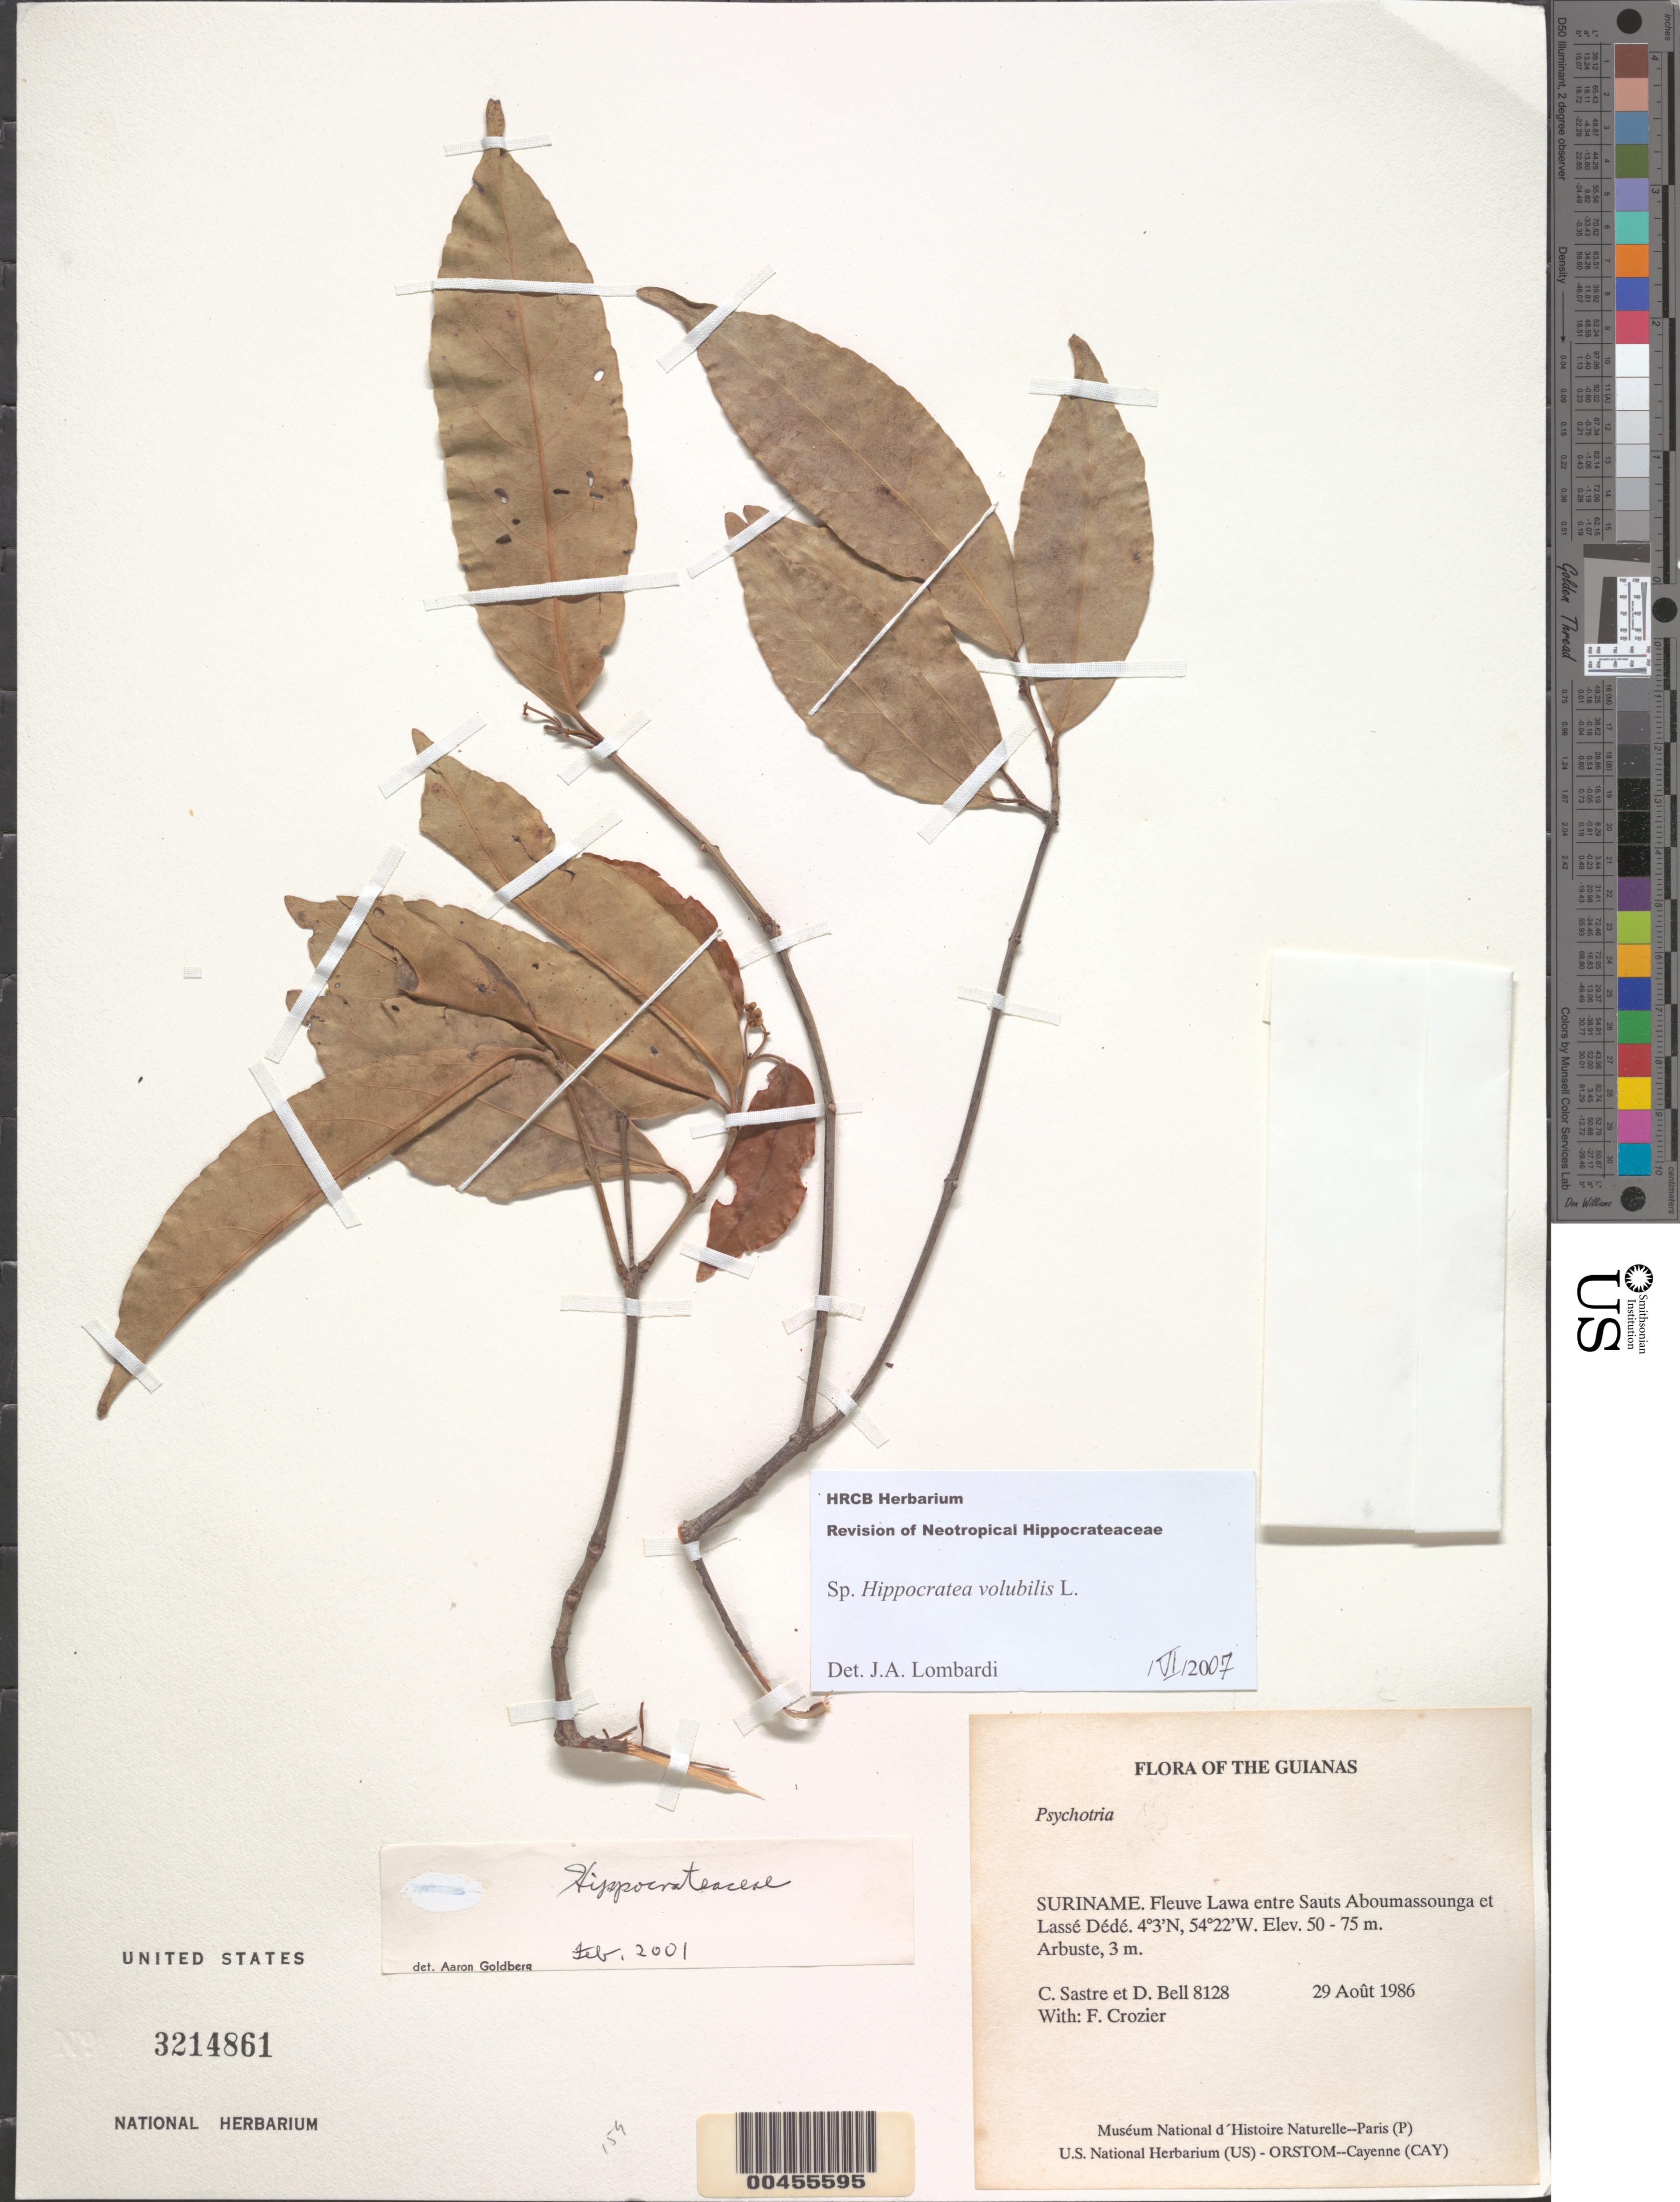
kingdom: Plantae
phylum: Tracheophyta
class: Magnoliopsida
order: Celastrales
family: Celastraceae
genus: Hippocratea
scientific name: Hippocratea volubilis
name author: L.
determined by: Lombardi, Julio A.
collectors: C. H. L. Sastre, D. A. Bell & F. Crozier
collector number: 8128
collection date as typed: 29 August 1986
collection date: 1986-08-29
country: Suriname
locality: Fleuve Lawa entre Sauts Aboumassounga et Lassé Dédé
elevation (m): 50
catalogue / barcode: US 3214861